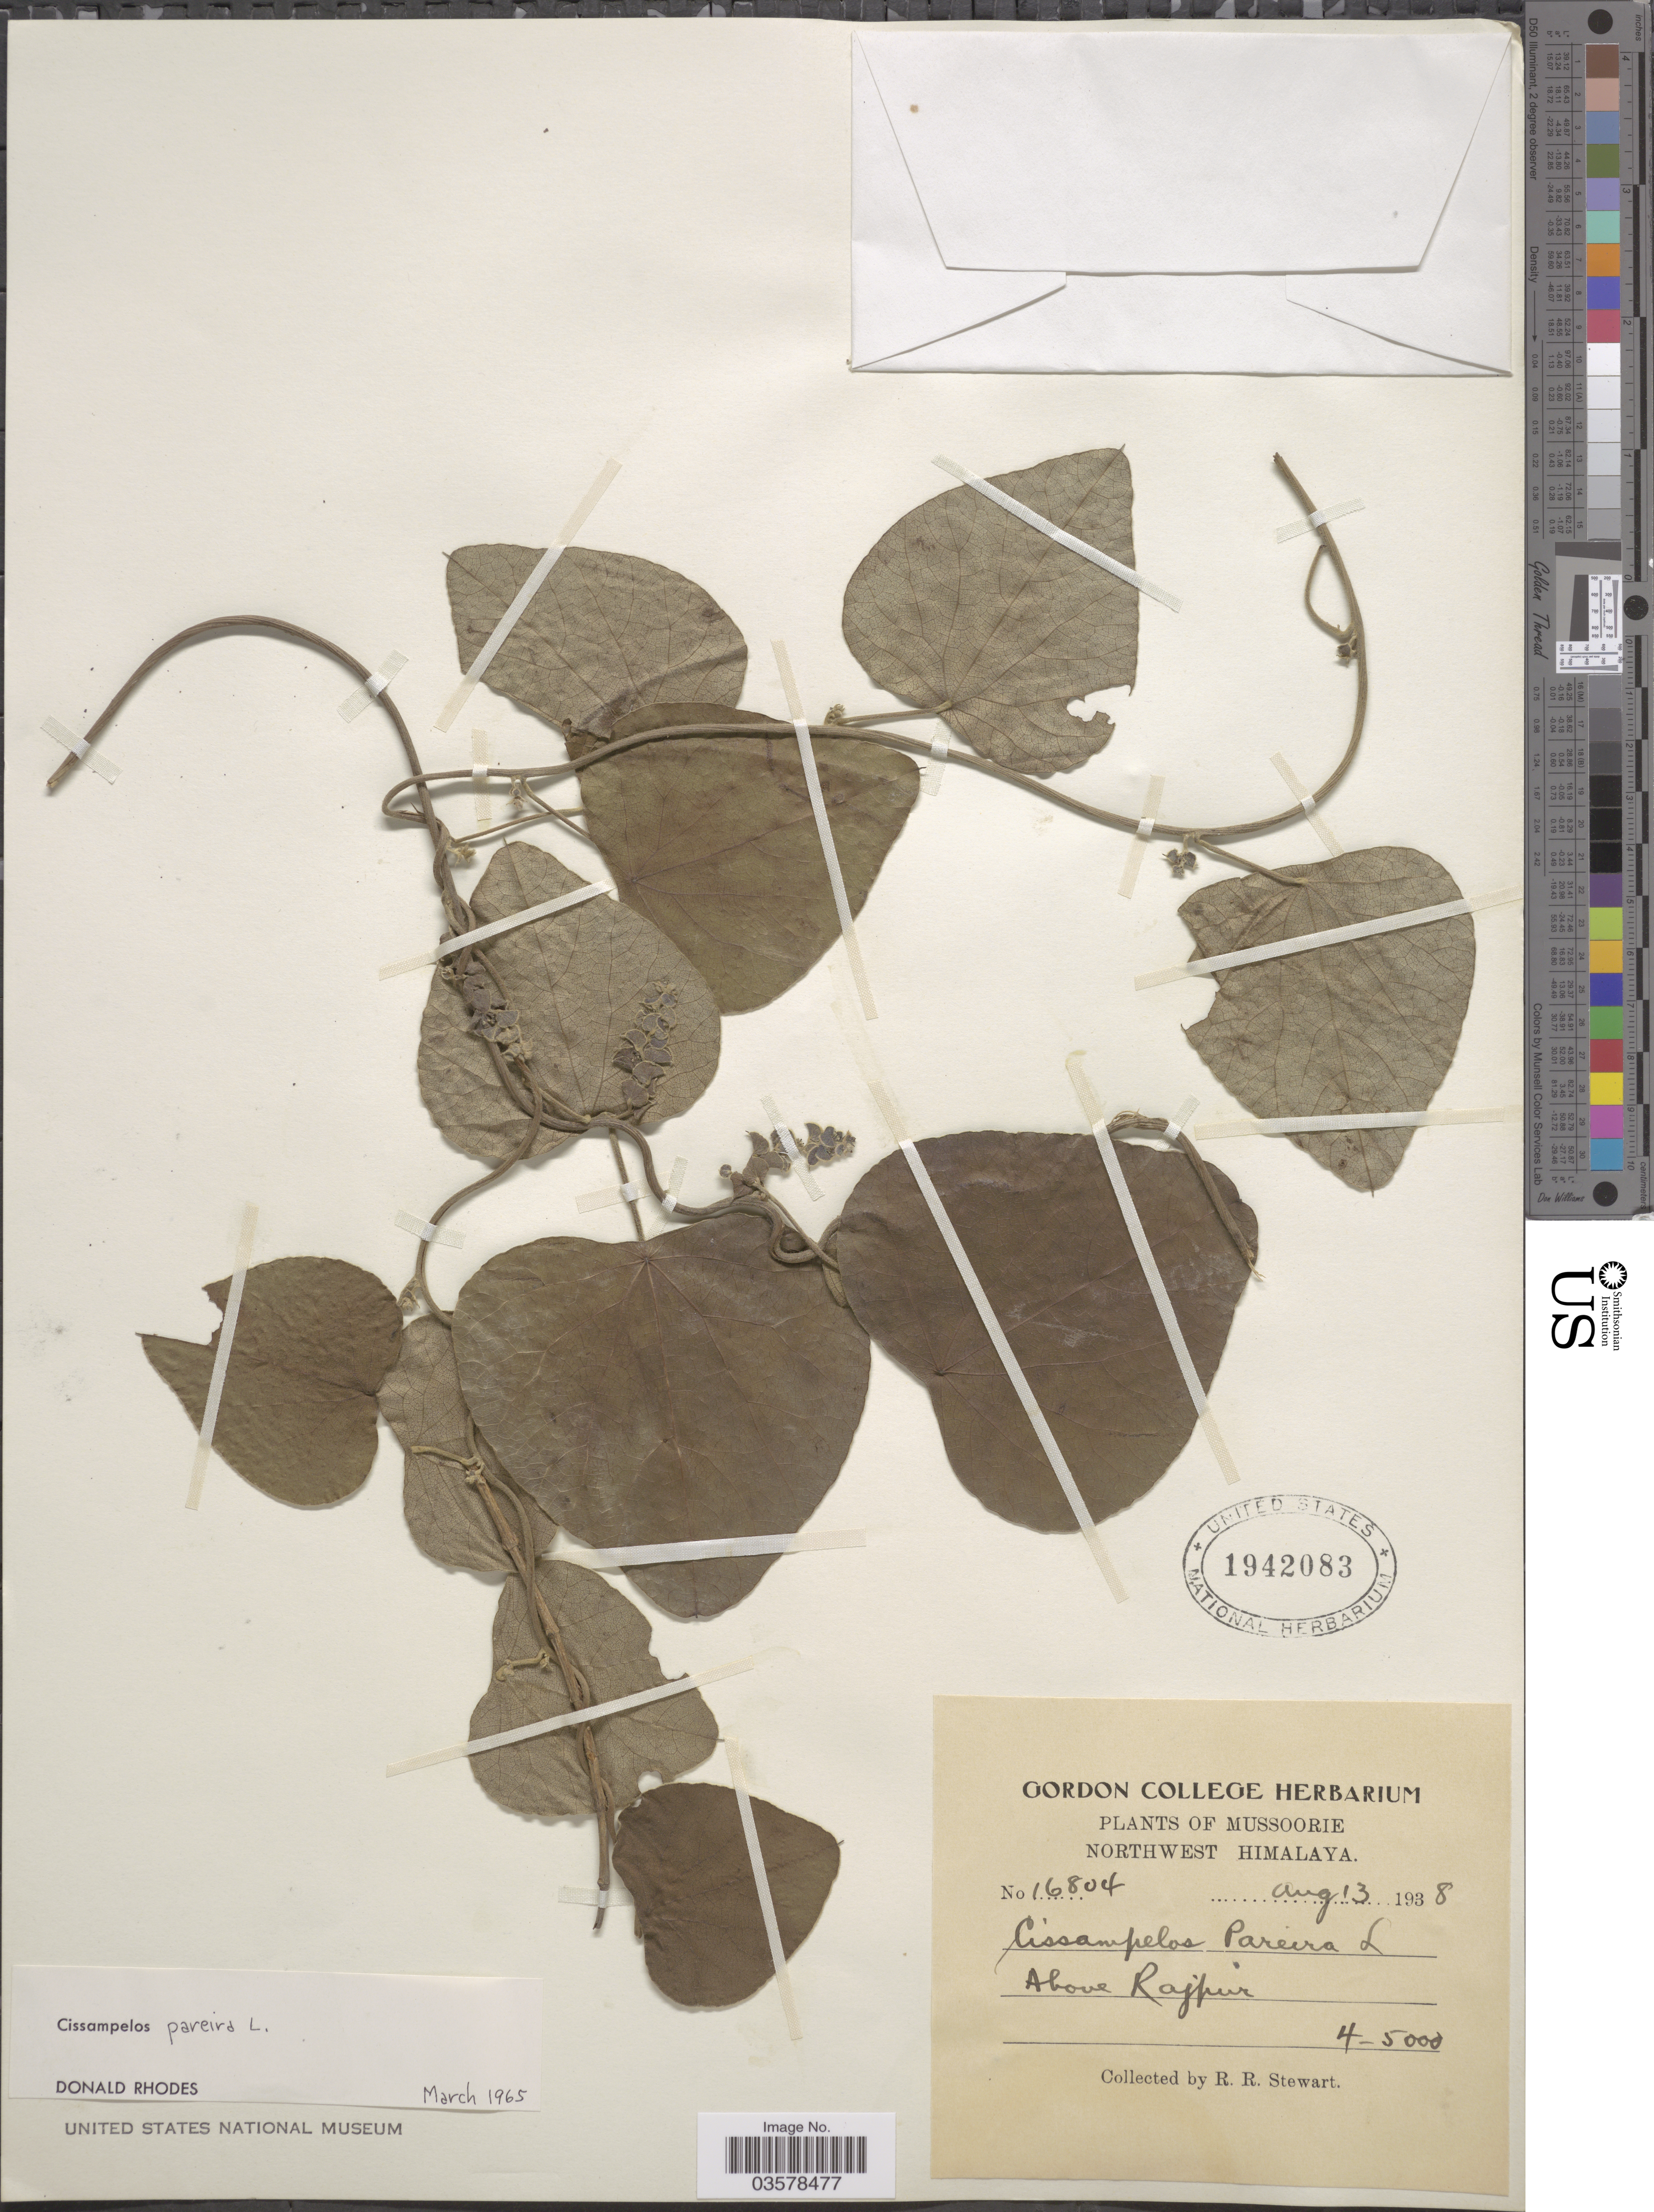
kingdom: Plantae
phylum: Tracheophyta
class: Magnoliopsida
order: Ranunculales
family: Menispermaceae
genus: Cissampelos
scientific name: Cissampelos pareira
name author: L.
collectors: R. Stewart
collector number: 16804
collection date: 1938-08-13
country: India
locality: Mussoorie. Northwest Himalaya. Above Rajpur.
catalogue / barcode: US 1942083